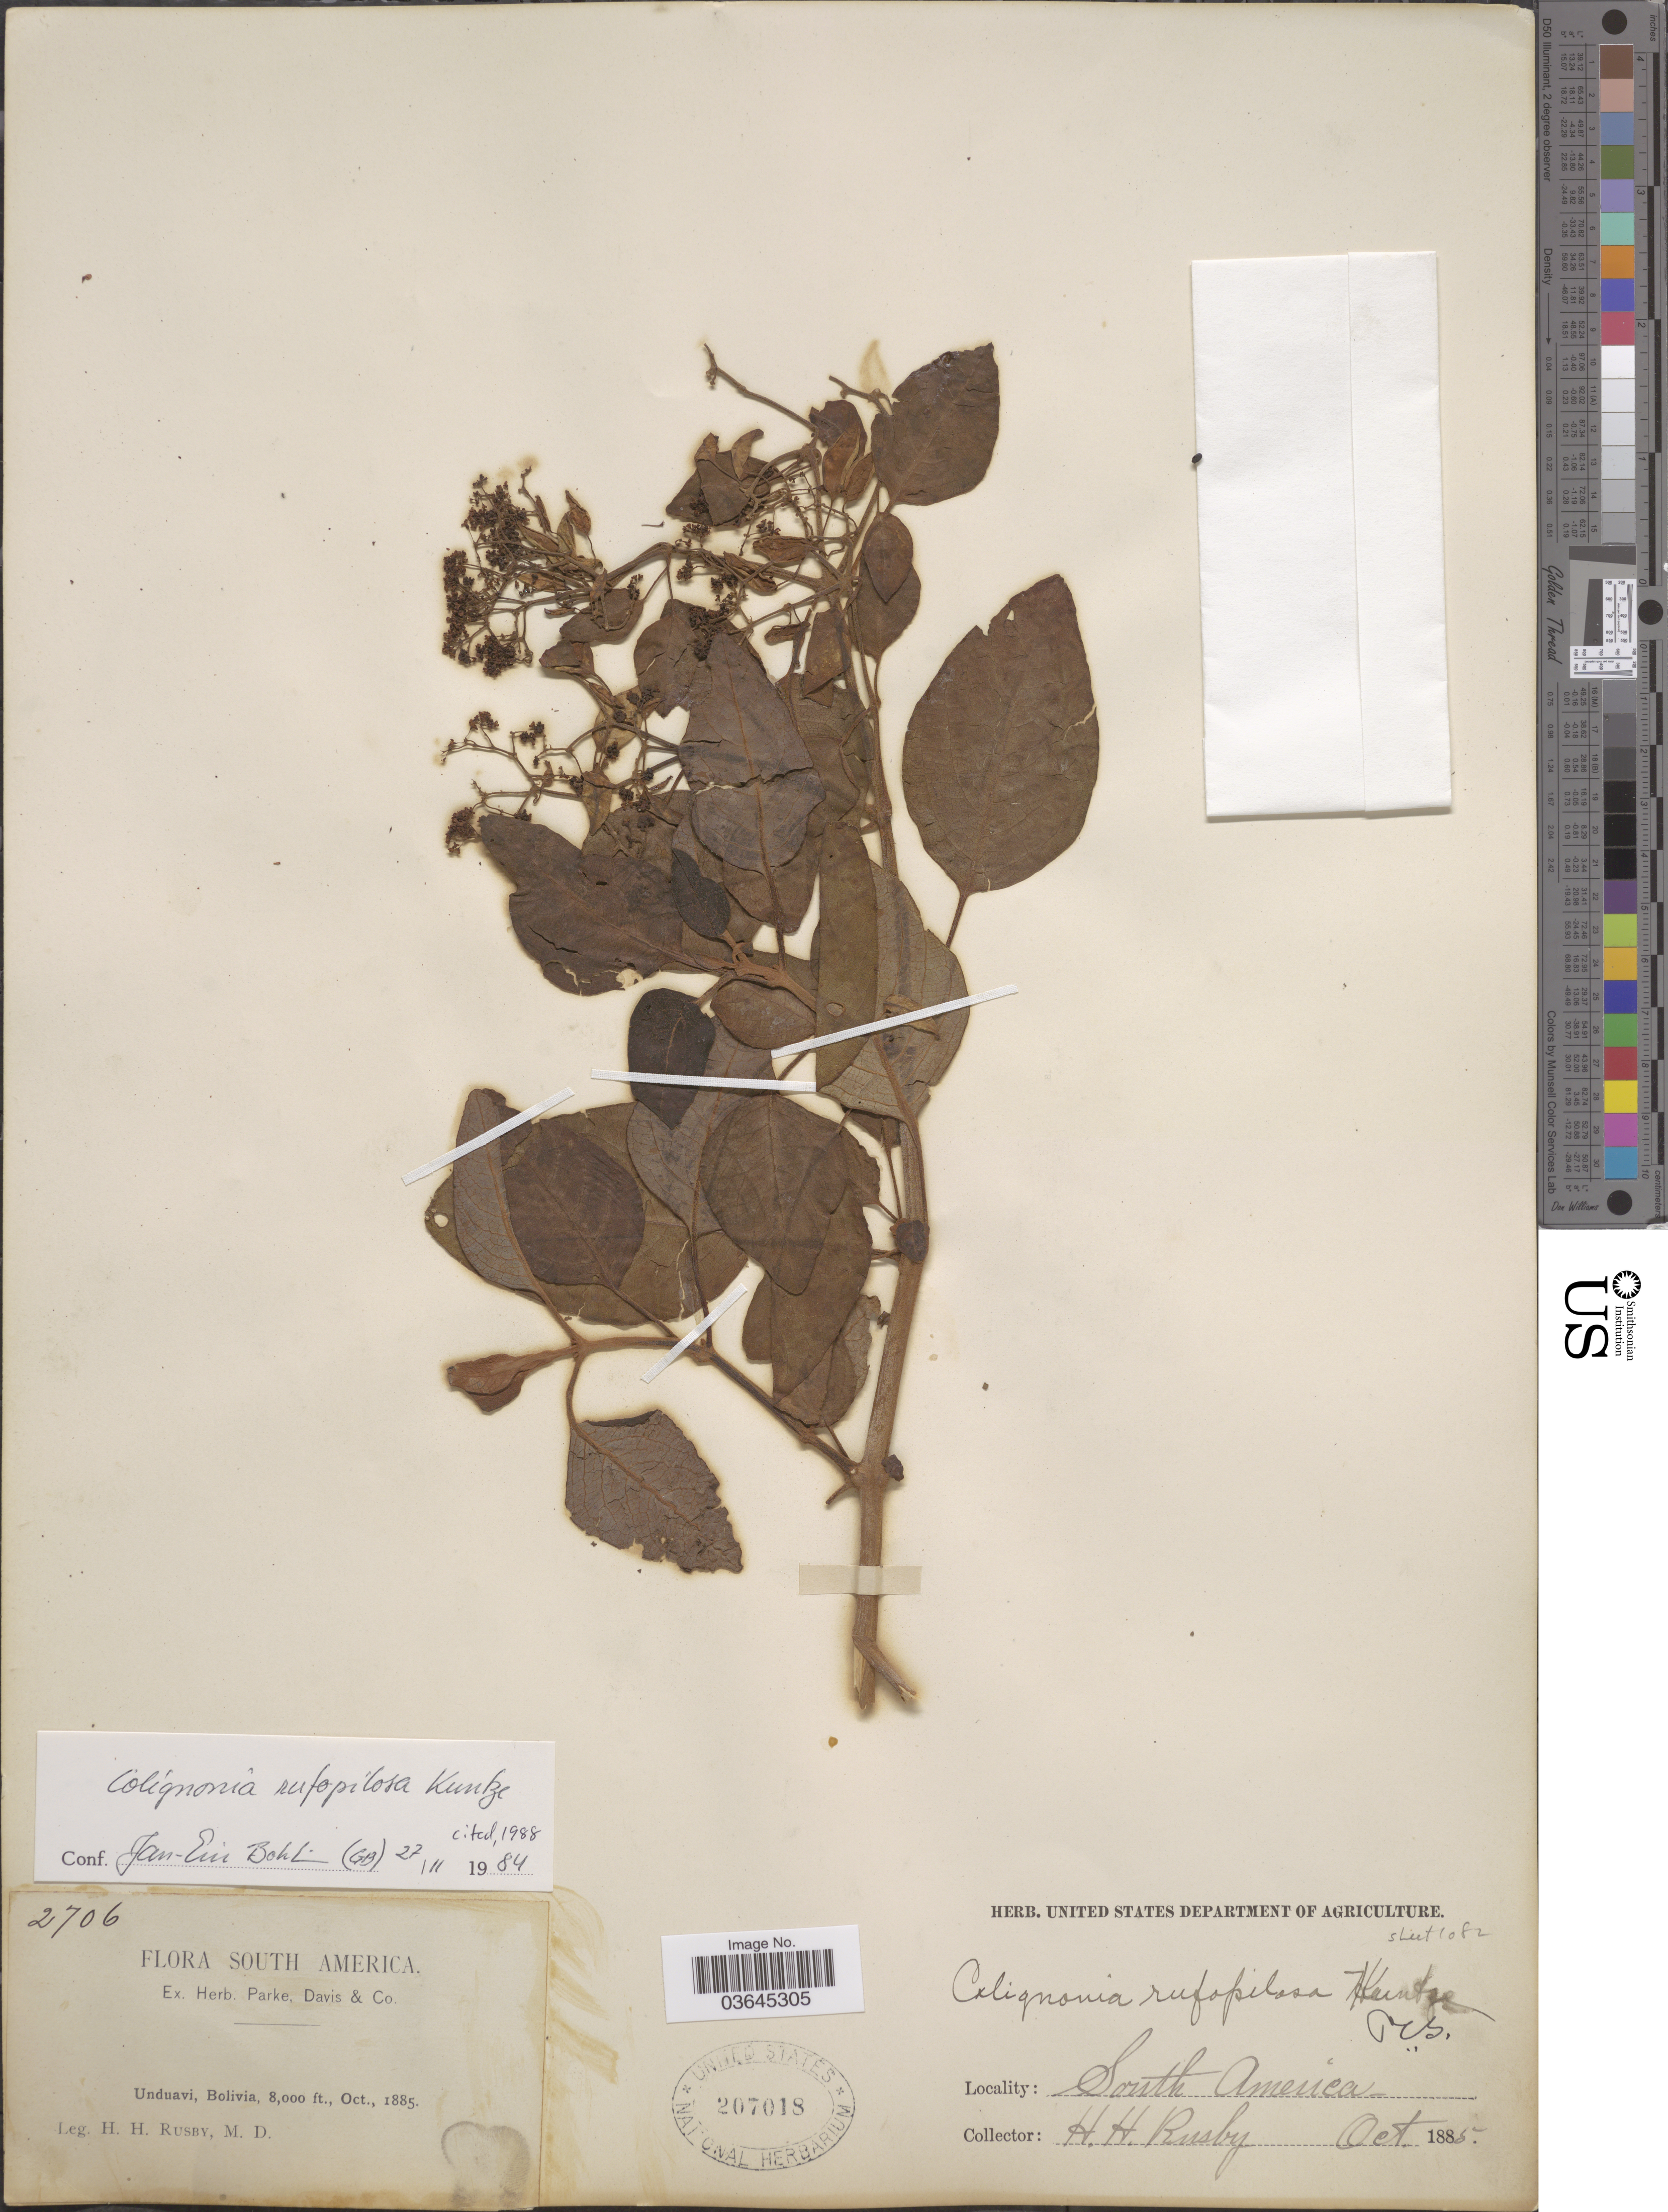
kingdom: Plantae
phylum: Tracheophyta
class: Magnoliopsida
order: Caryophyllales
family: Nyctaginaceae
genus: Colignonia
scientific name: Colignonia rufopilosa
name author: Kuntze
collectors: H. H. Rusby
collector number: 2706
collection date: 1885-10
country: Bolivia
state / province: La Paz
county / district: Nor Yungas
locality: Unduavi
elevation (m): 2438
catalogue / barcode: US 207018